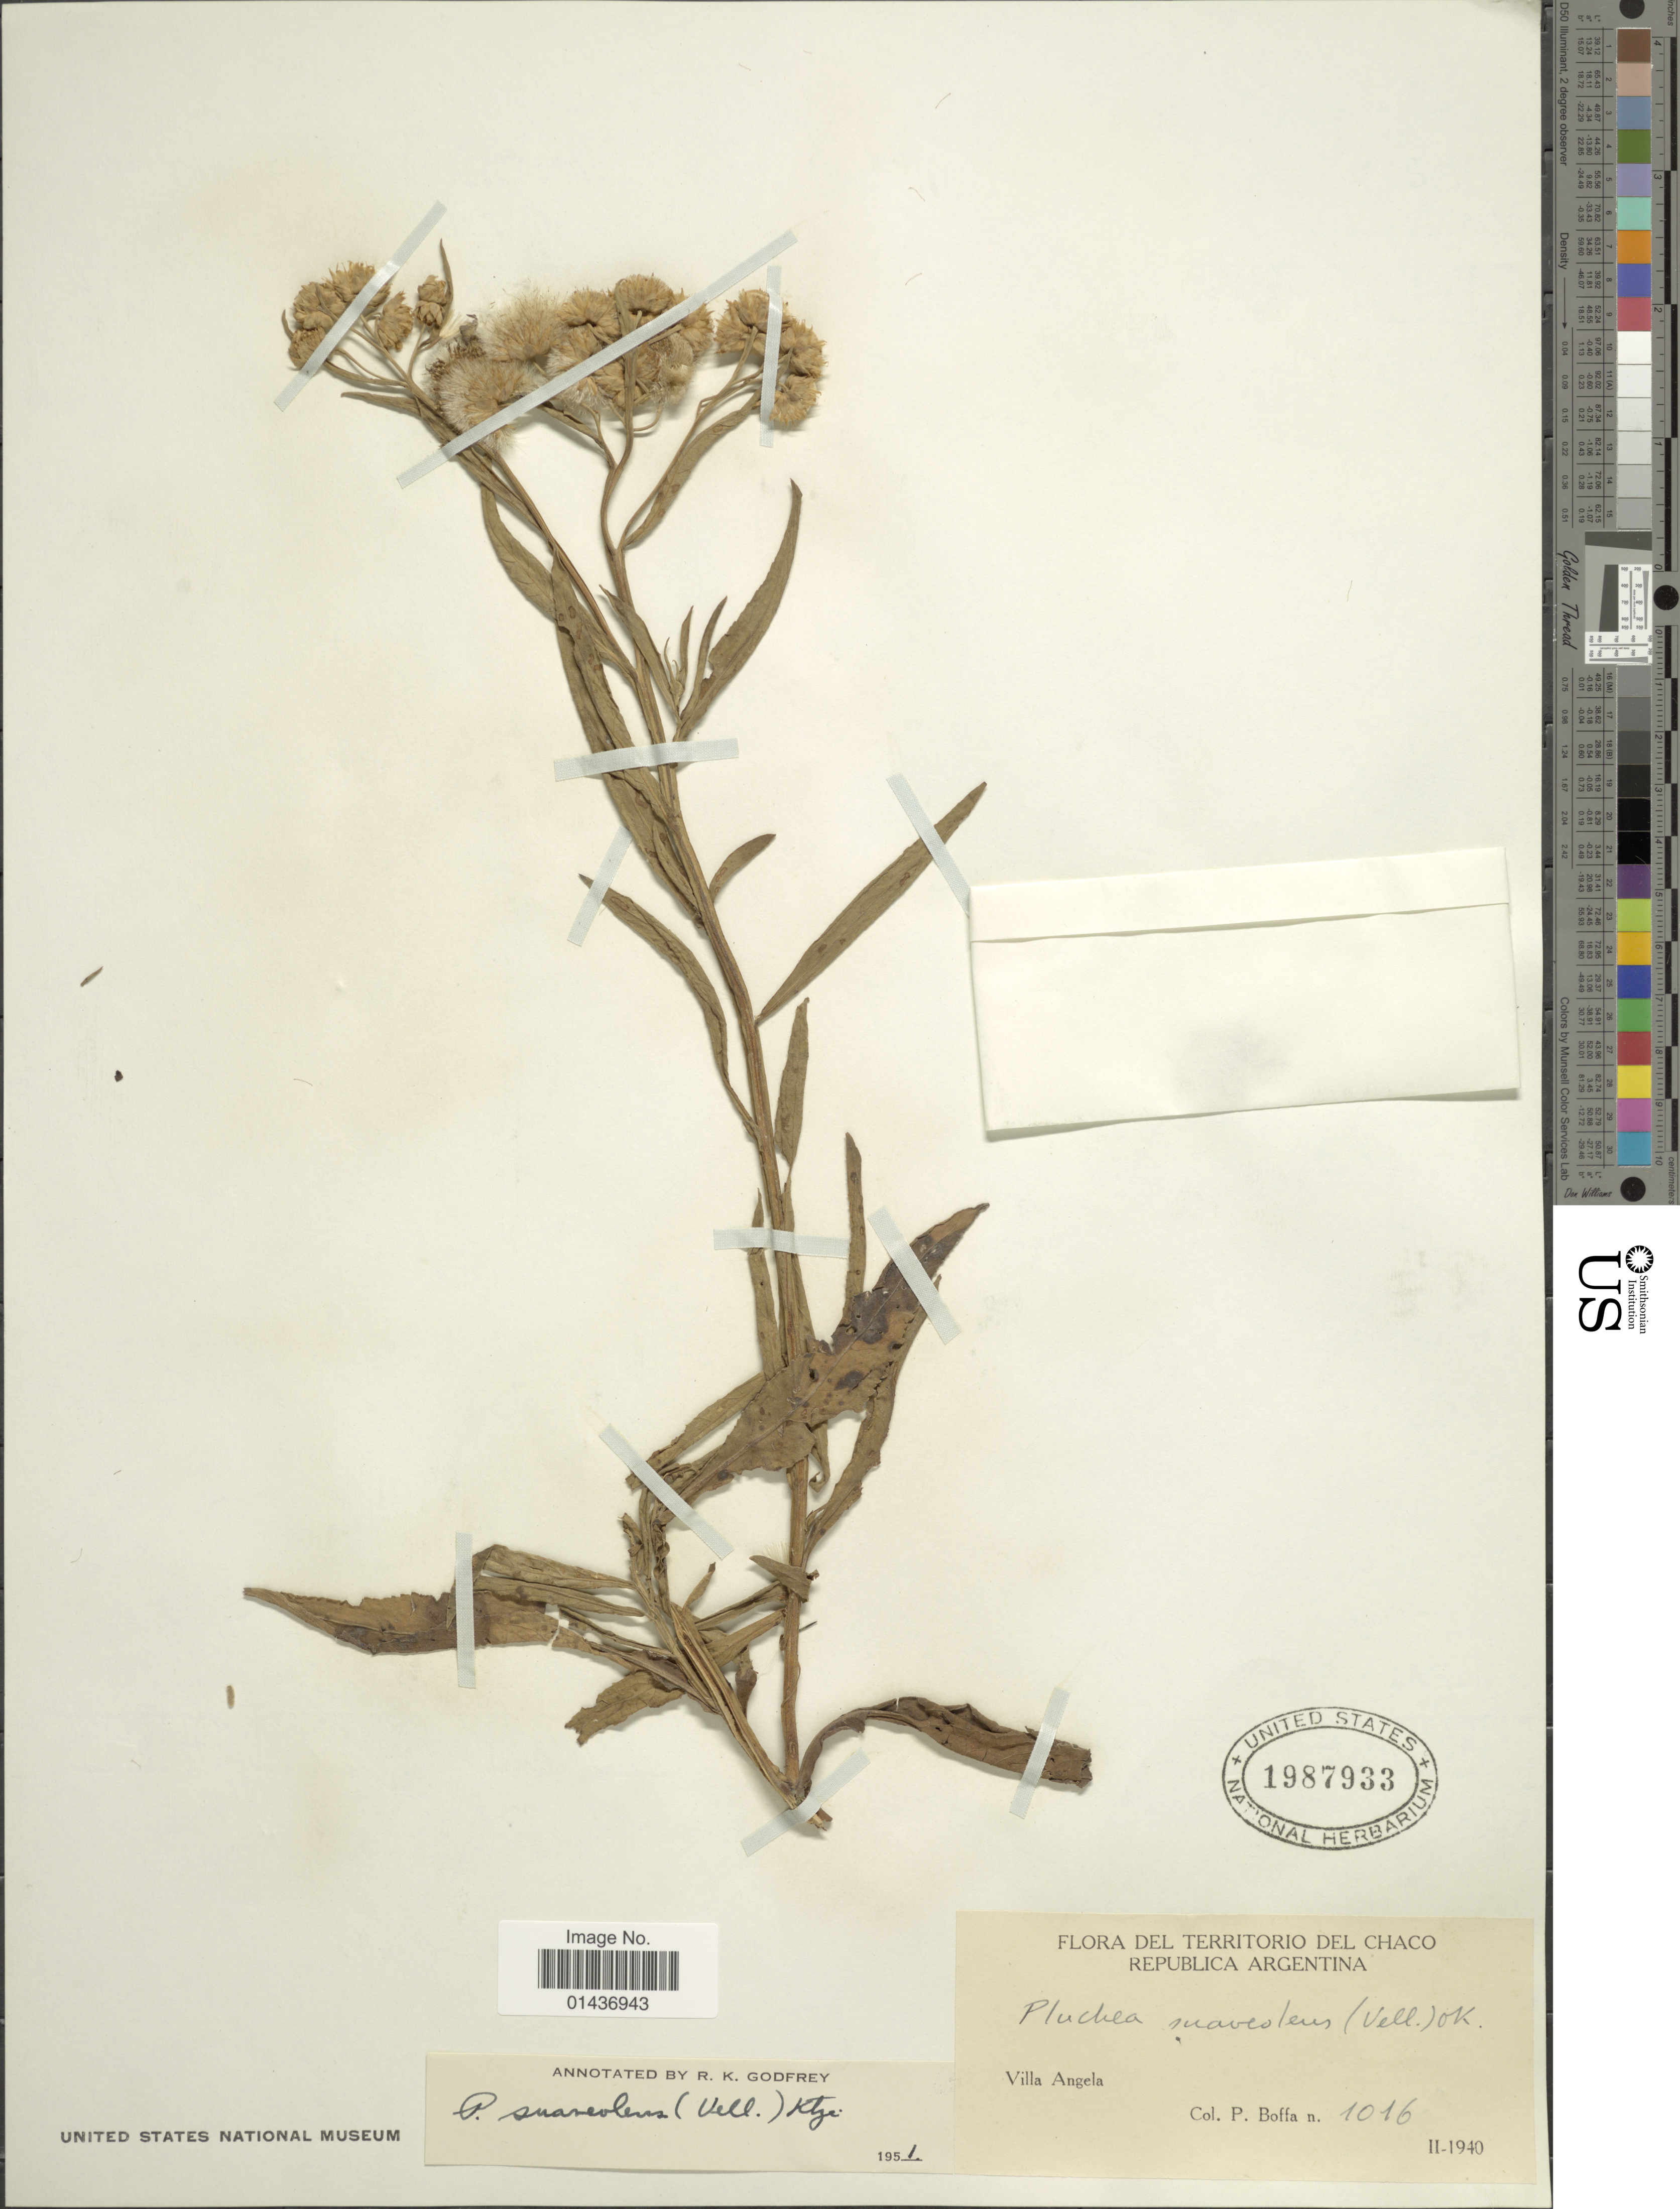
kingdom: Plantae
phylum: Tracheophyta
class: Magnoliopsida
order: Asterales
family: Asteraceae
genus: Pluchea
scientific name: Pluchea suaveolens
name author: (Vell.) Kuntze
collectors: P. Boffa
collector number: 1016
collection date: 1940-02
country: Argentina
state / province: Chaco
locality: Del Territorio Del Chaco, Republica Argentina, Villa Angela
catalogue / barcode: US 1987933